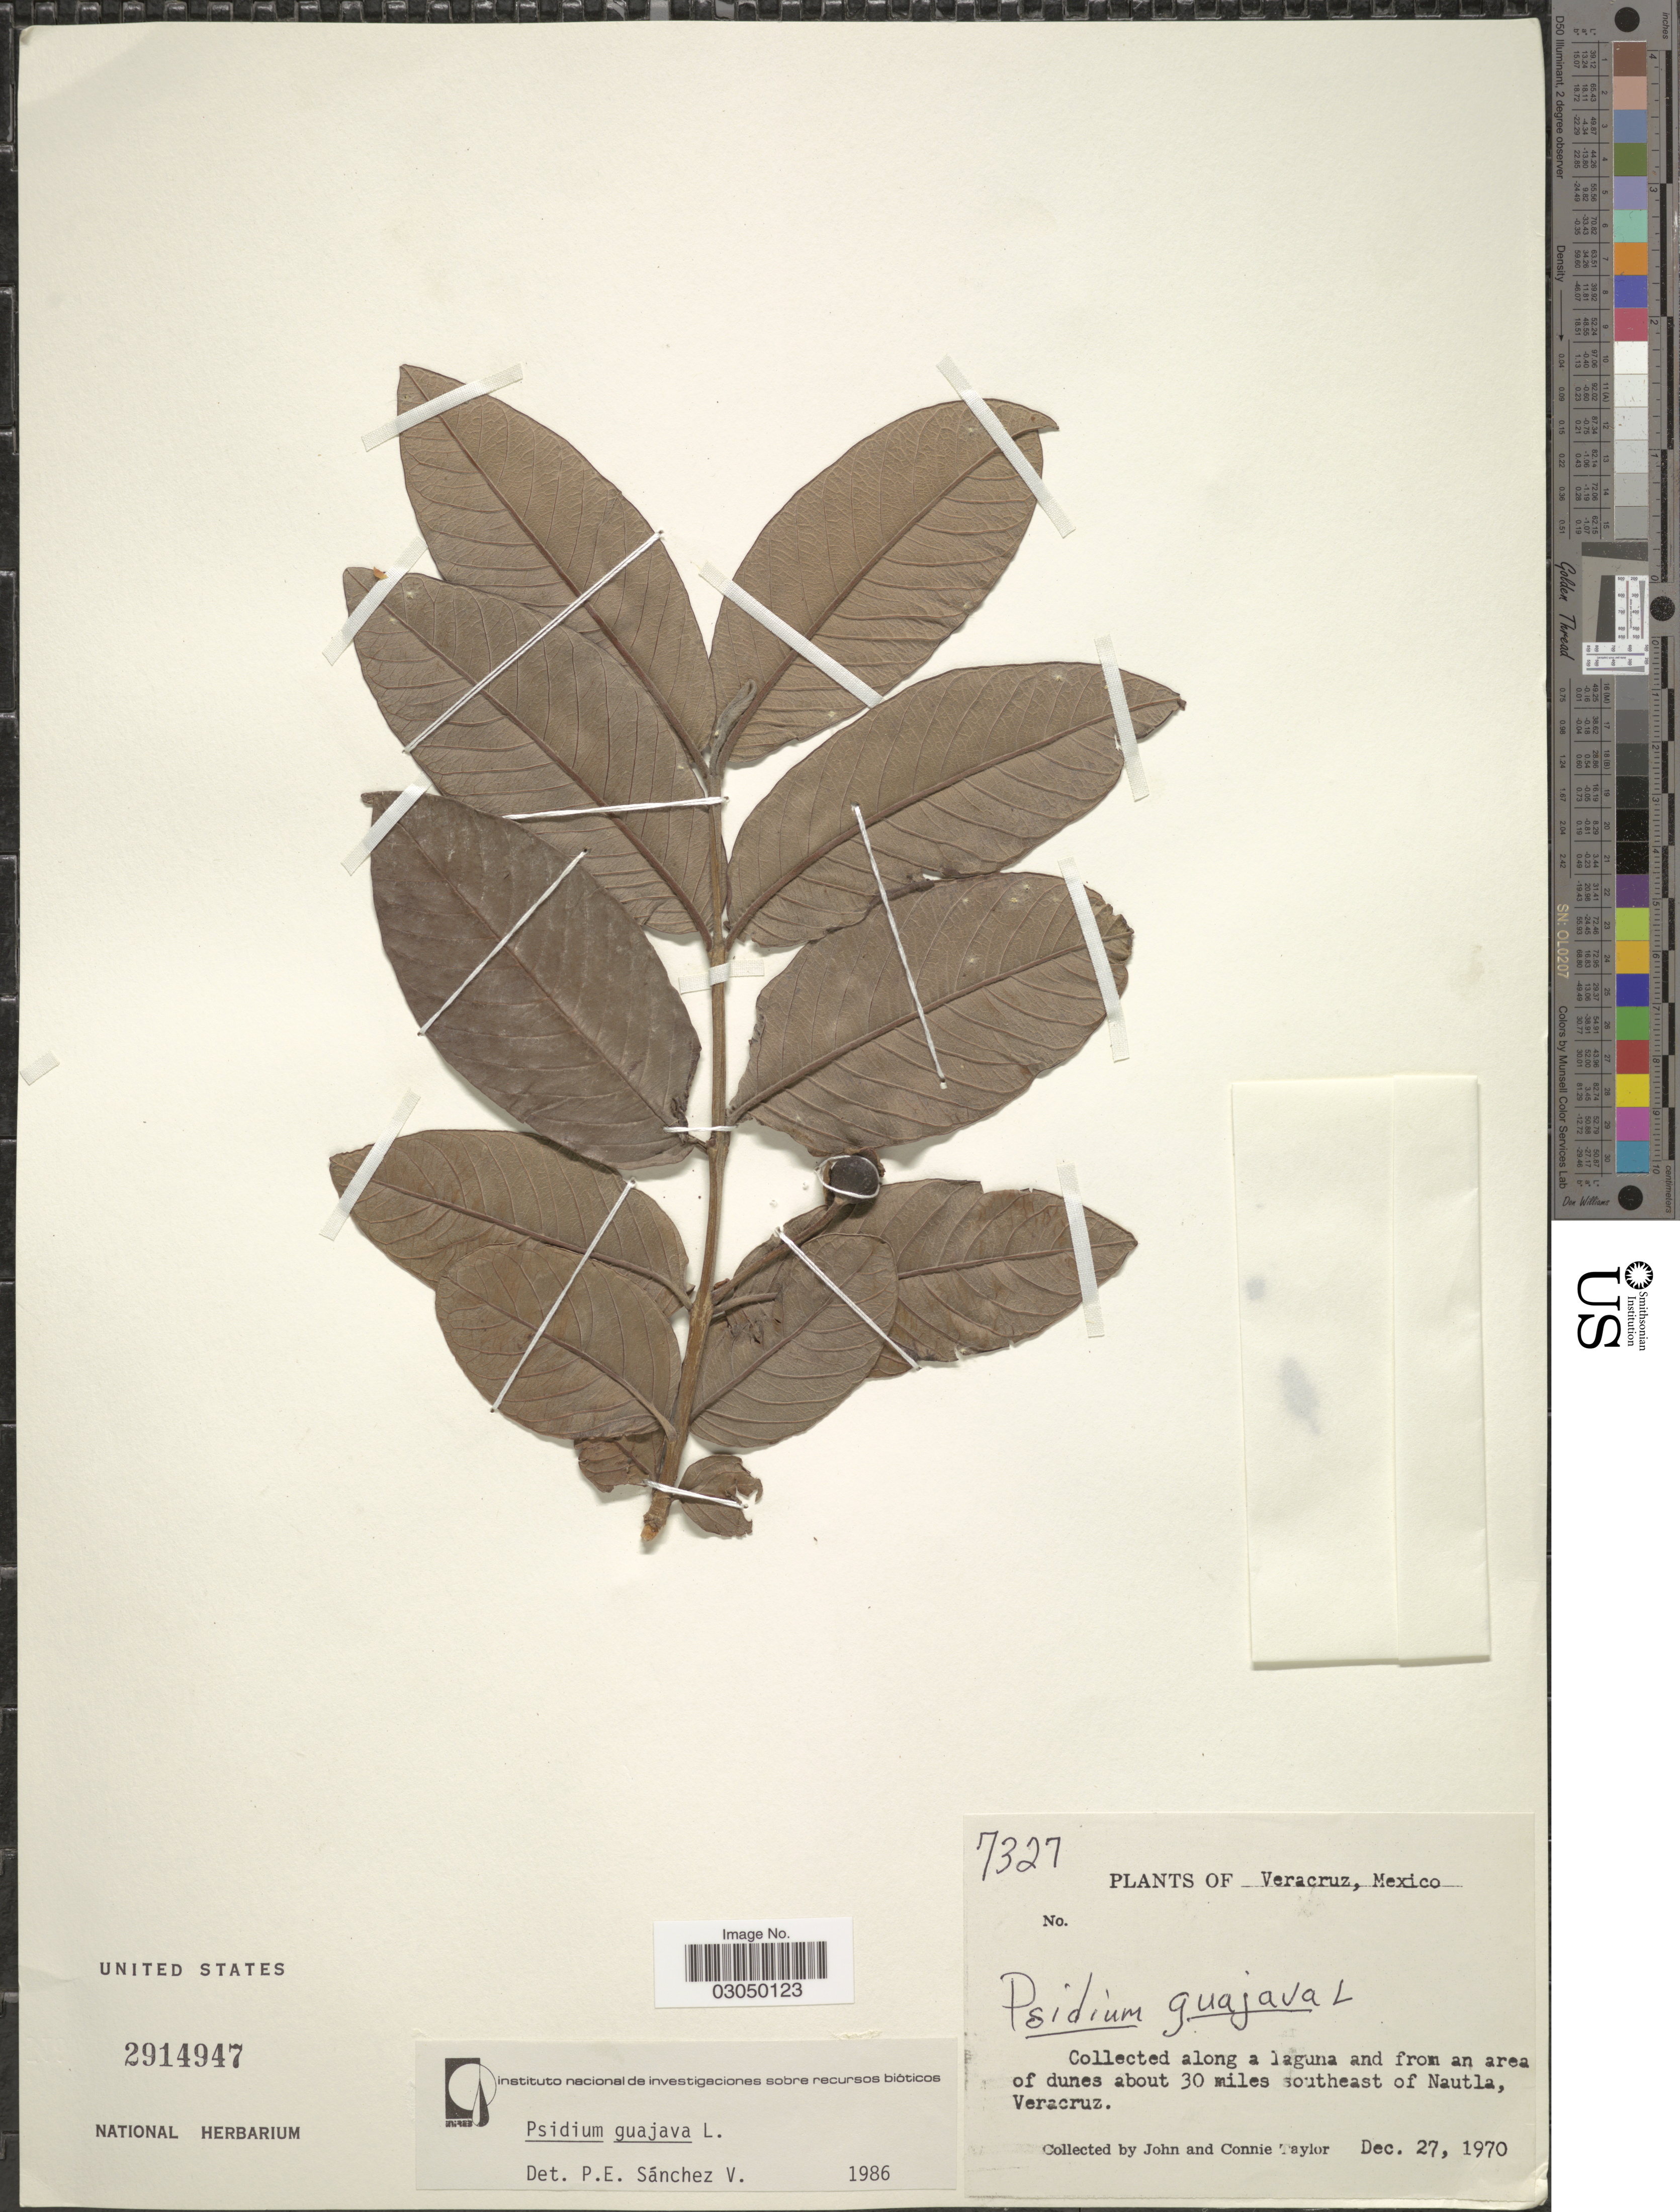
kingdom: Plantae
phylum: Tracheophyta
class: Magnoliopsida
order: Myrtales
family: Myrtaceae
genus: Psidium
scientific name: Psidium guajava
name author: L.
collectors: J. Taylor & C. Taylor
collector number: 7327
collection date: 1970-12-27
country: Mexico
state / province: Veracruz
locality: Veracruz. Along a laguna and from an area of dunes about 30 miles southeast of Nautla.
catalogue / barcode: US 2914947